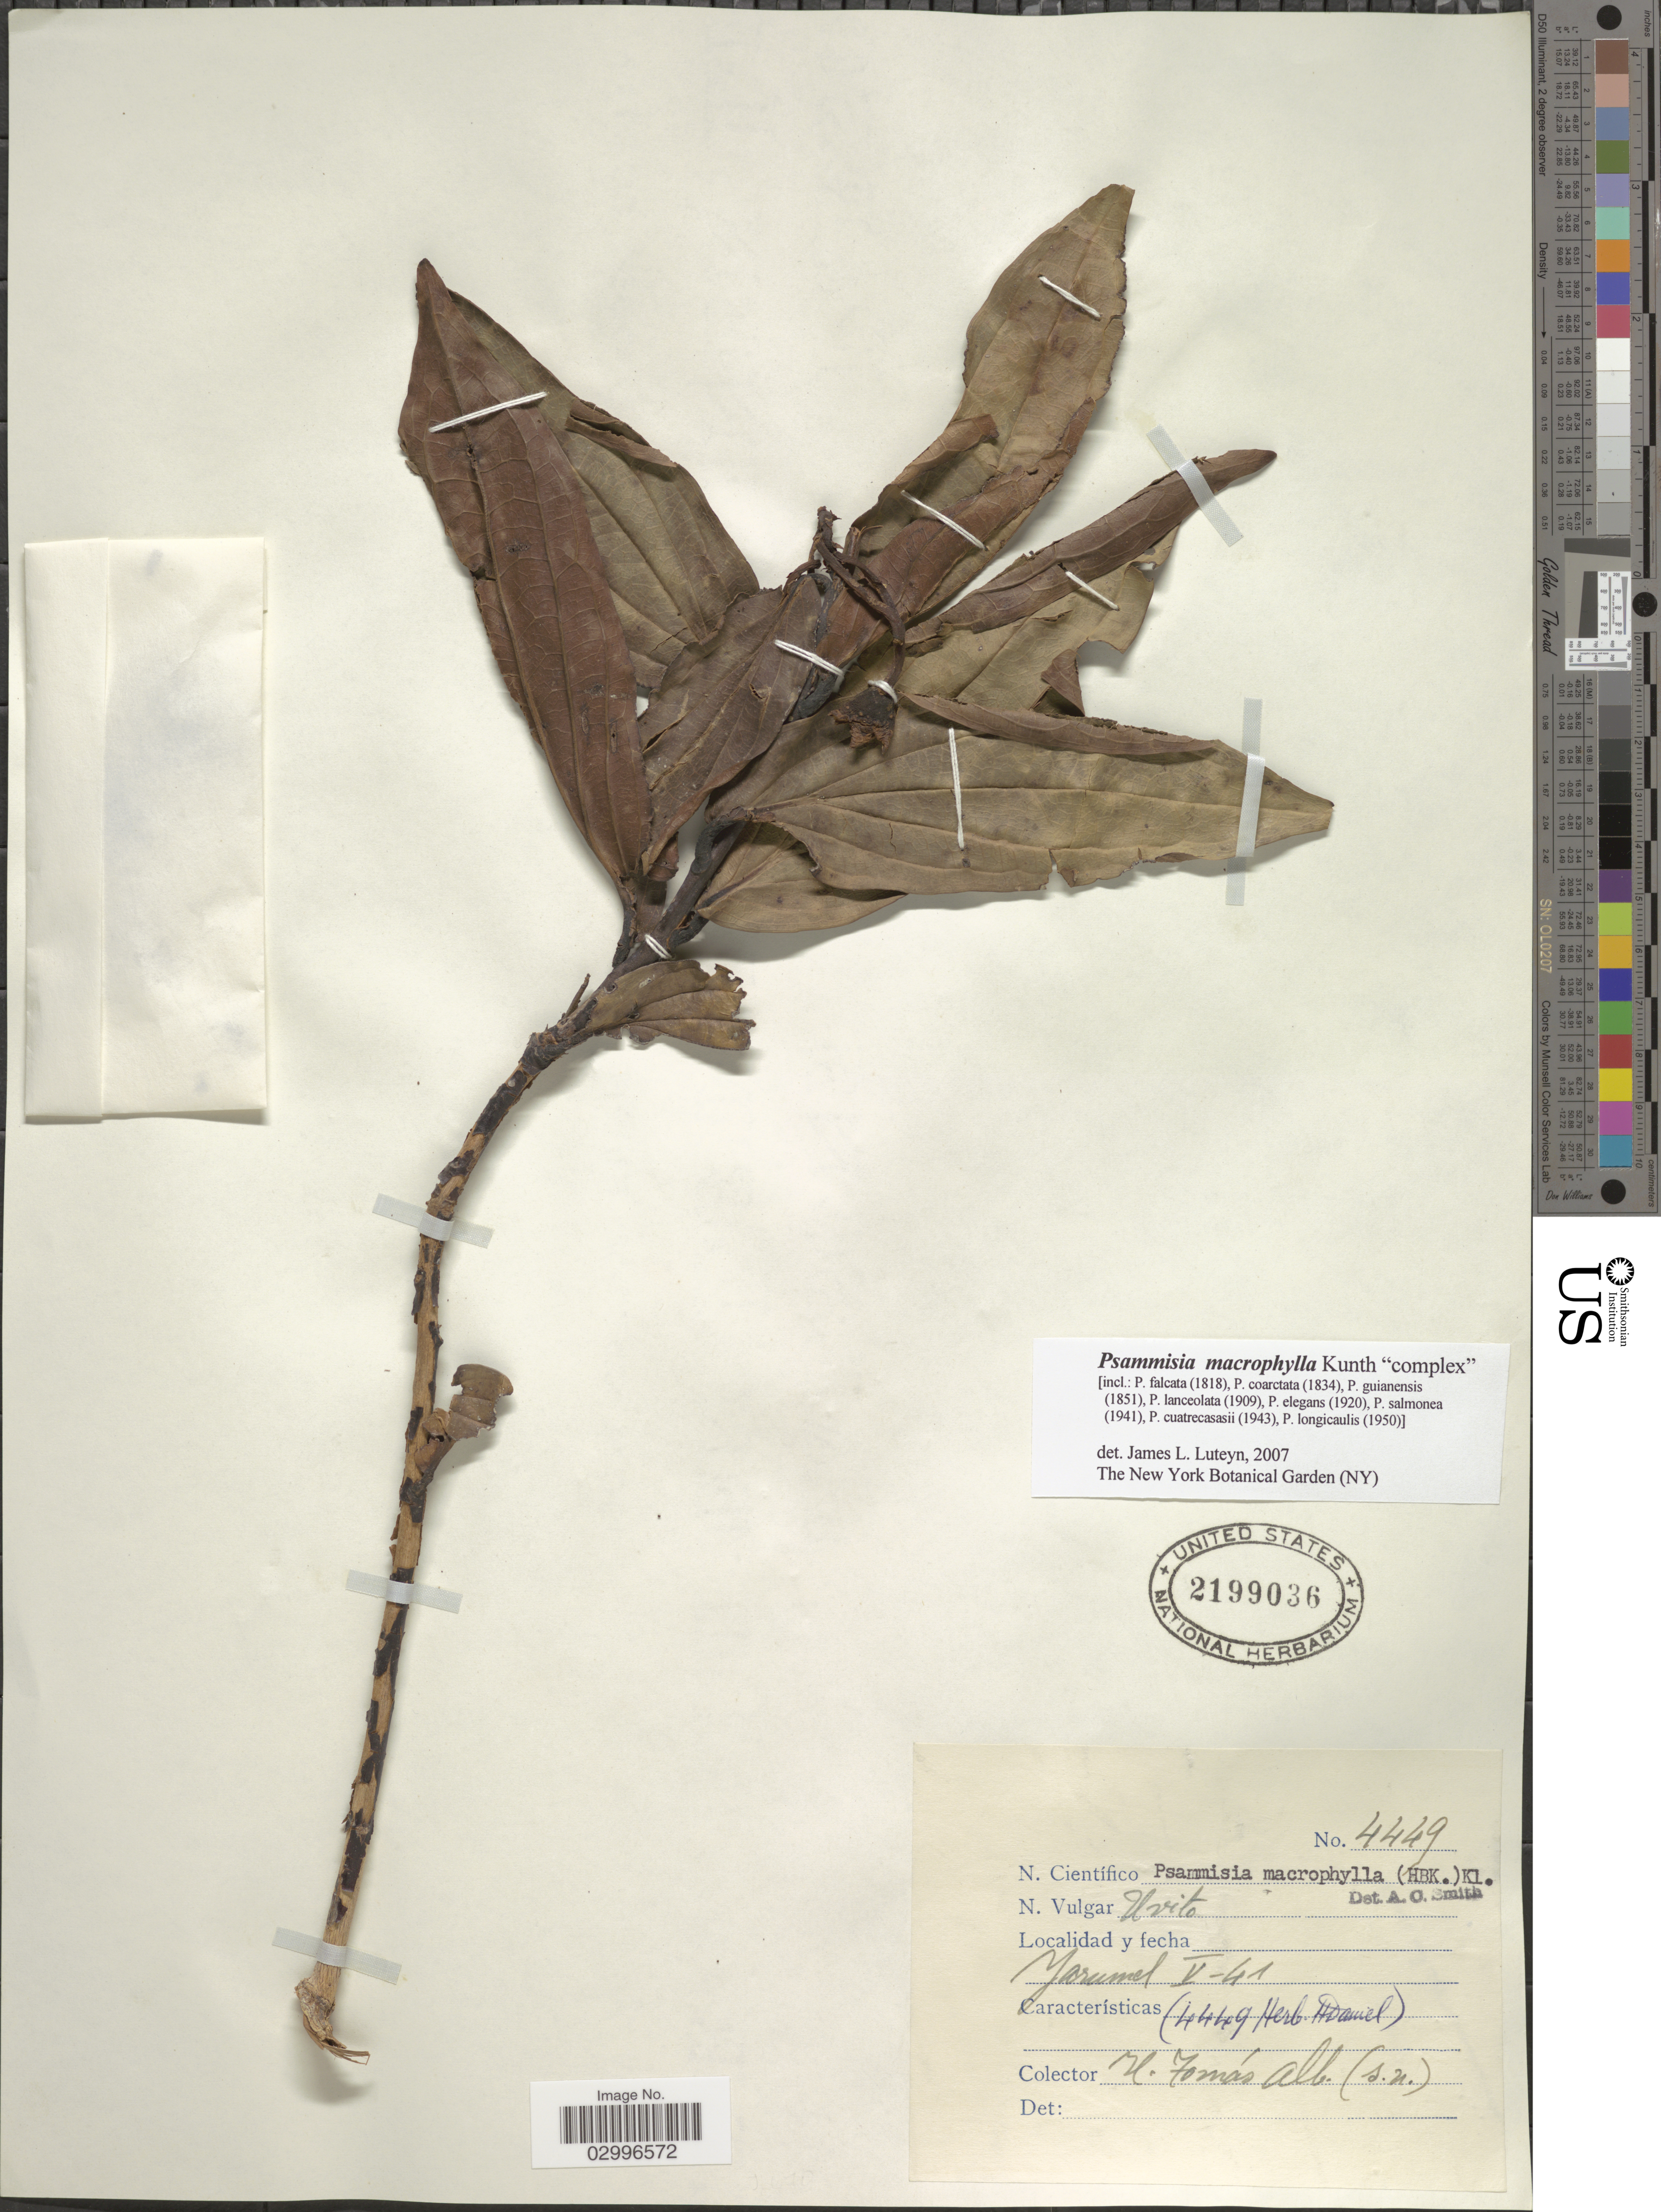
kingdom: Plantae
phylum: Tracheophyta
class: Magnoliopsida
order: Ericales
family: Ericaceae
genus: Psammisia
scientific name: Psammisia macrophylla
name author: (Kunth) Klotzsch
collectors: H. Tomas Alb.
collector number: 4449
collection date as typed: Transcribed d/m/y: /5/41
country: Colombia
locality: Yarumal.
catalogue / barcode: US 2199036